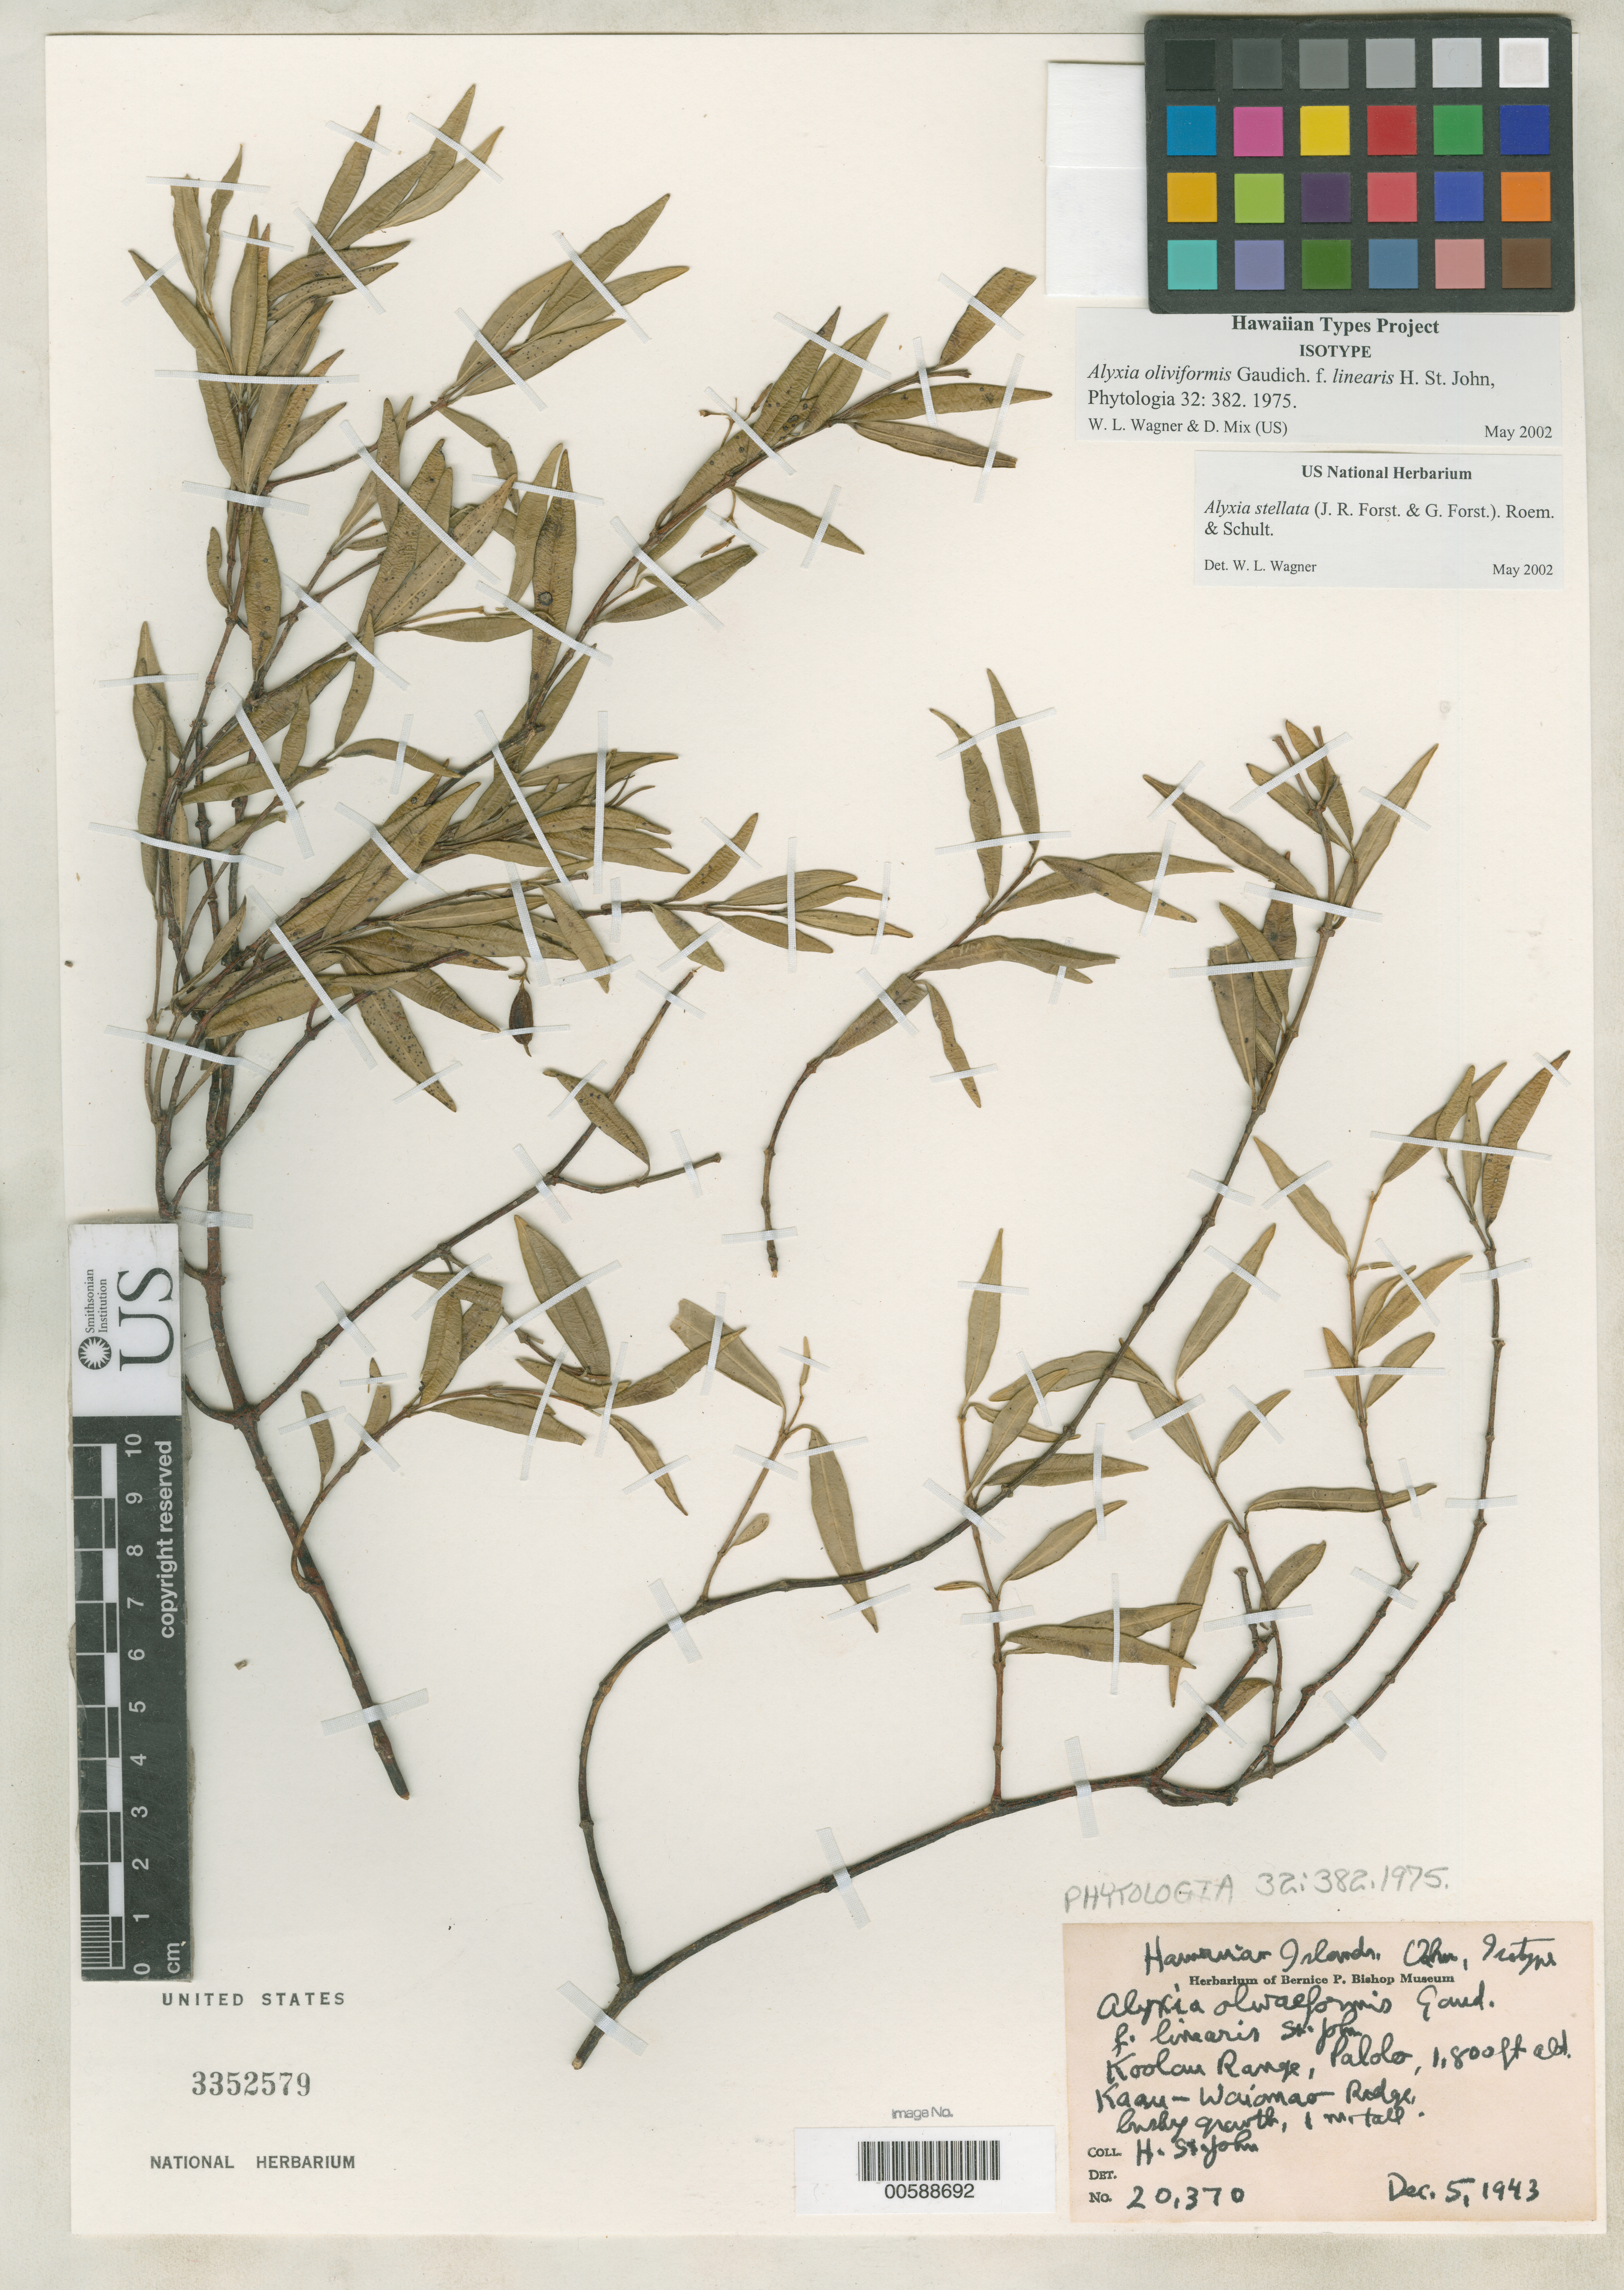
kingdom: Plantae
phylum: Tracheophyta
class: Magnoliopsida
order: Gentianales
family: Apocynaceae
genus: Alyxia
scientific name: Alyxia oliviformis f. linearis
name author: H. St. John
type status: Isotype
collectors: H. St. John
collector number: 20370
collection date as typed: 05 Dec 1943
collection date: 1943-12-05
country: United States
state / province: Hawaii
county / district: Honolulu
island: Oahu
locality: Koolau Range, Palolo, Kaau-Waiaao Ridge.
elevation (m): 549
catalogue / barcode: US 3352579